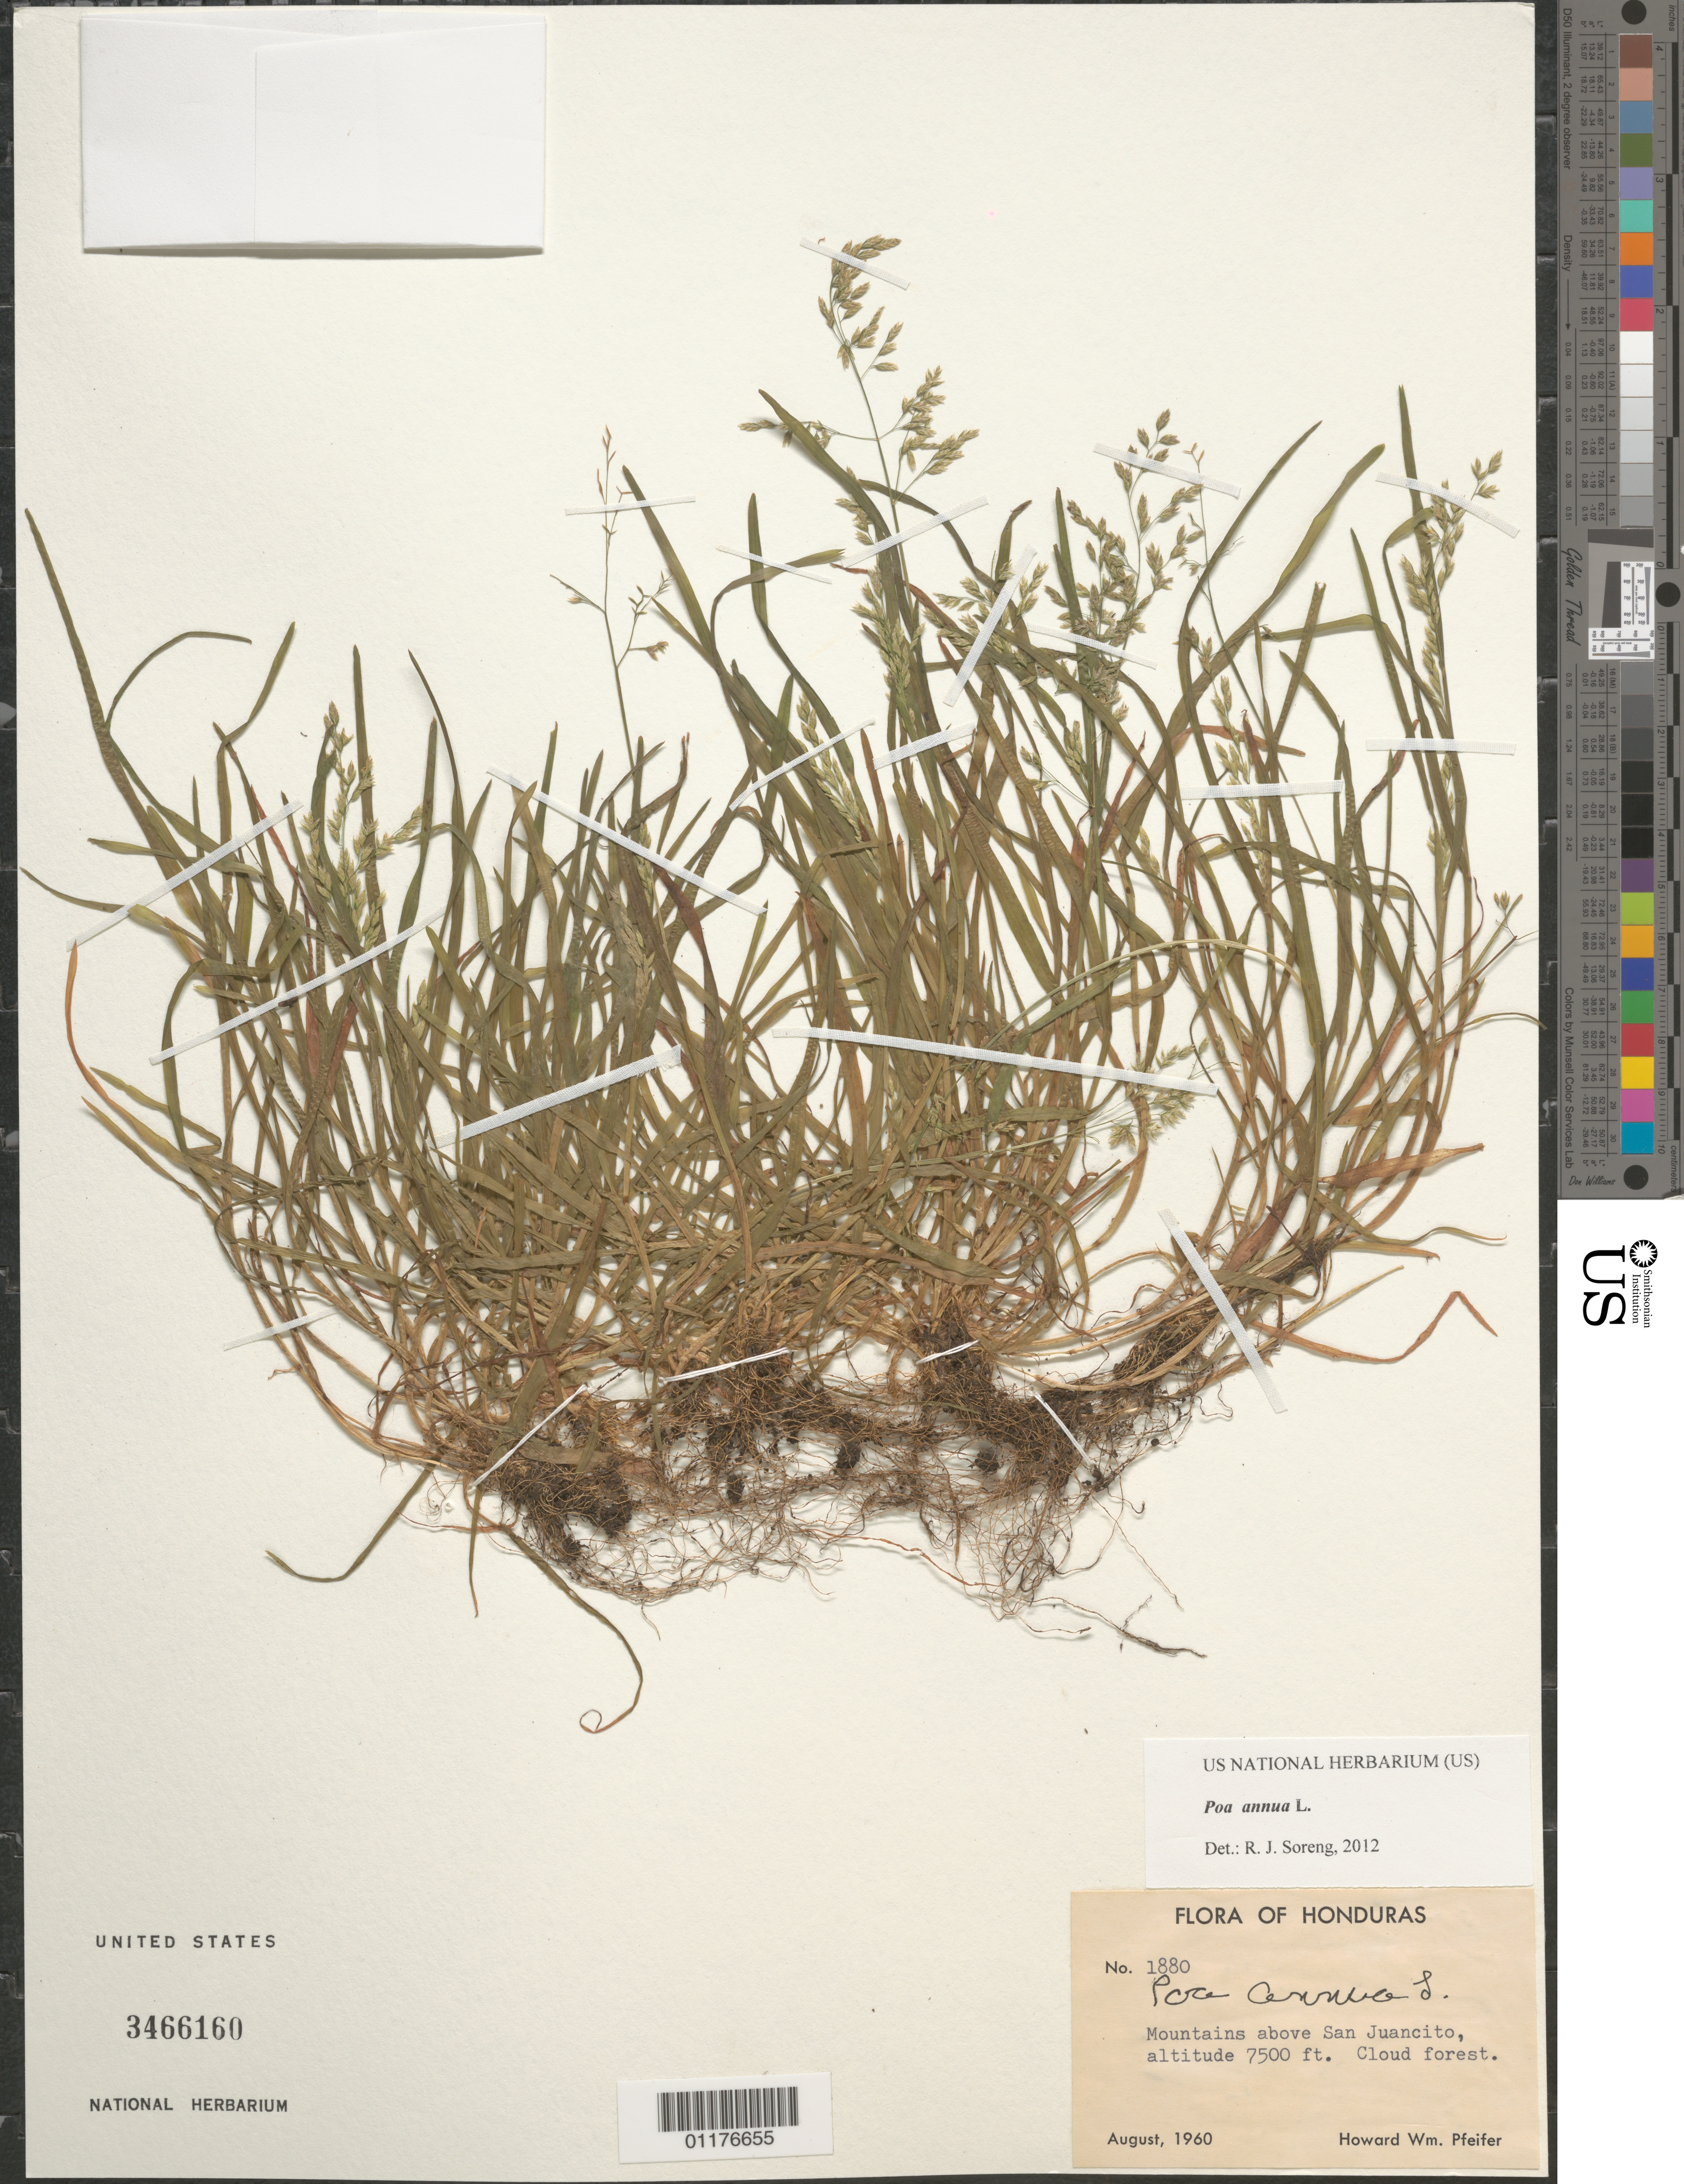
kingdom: Plantae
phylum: Tracheophyta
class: Liliopsida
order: Poales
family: Poaceae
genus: Poa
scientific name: Poa annua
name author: L.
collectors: H. W. Pfeifer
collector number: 1880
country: Honduras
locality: Mountains above San Juancito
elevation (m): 2286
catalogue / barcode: US 3466160